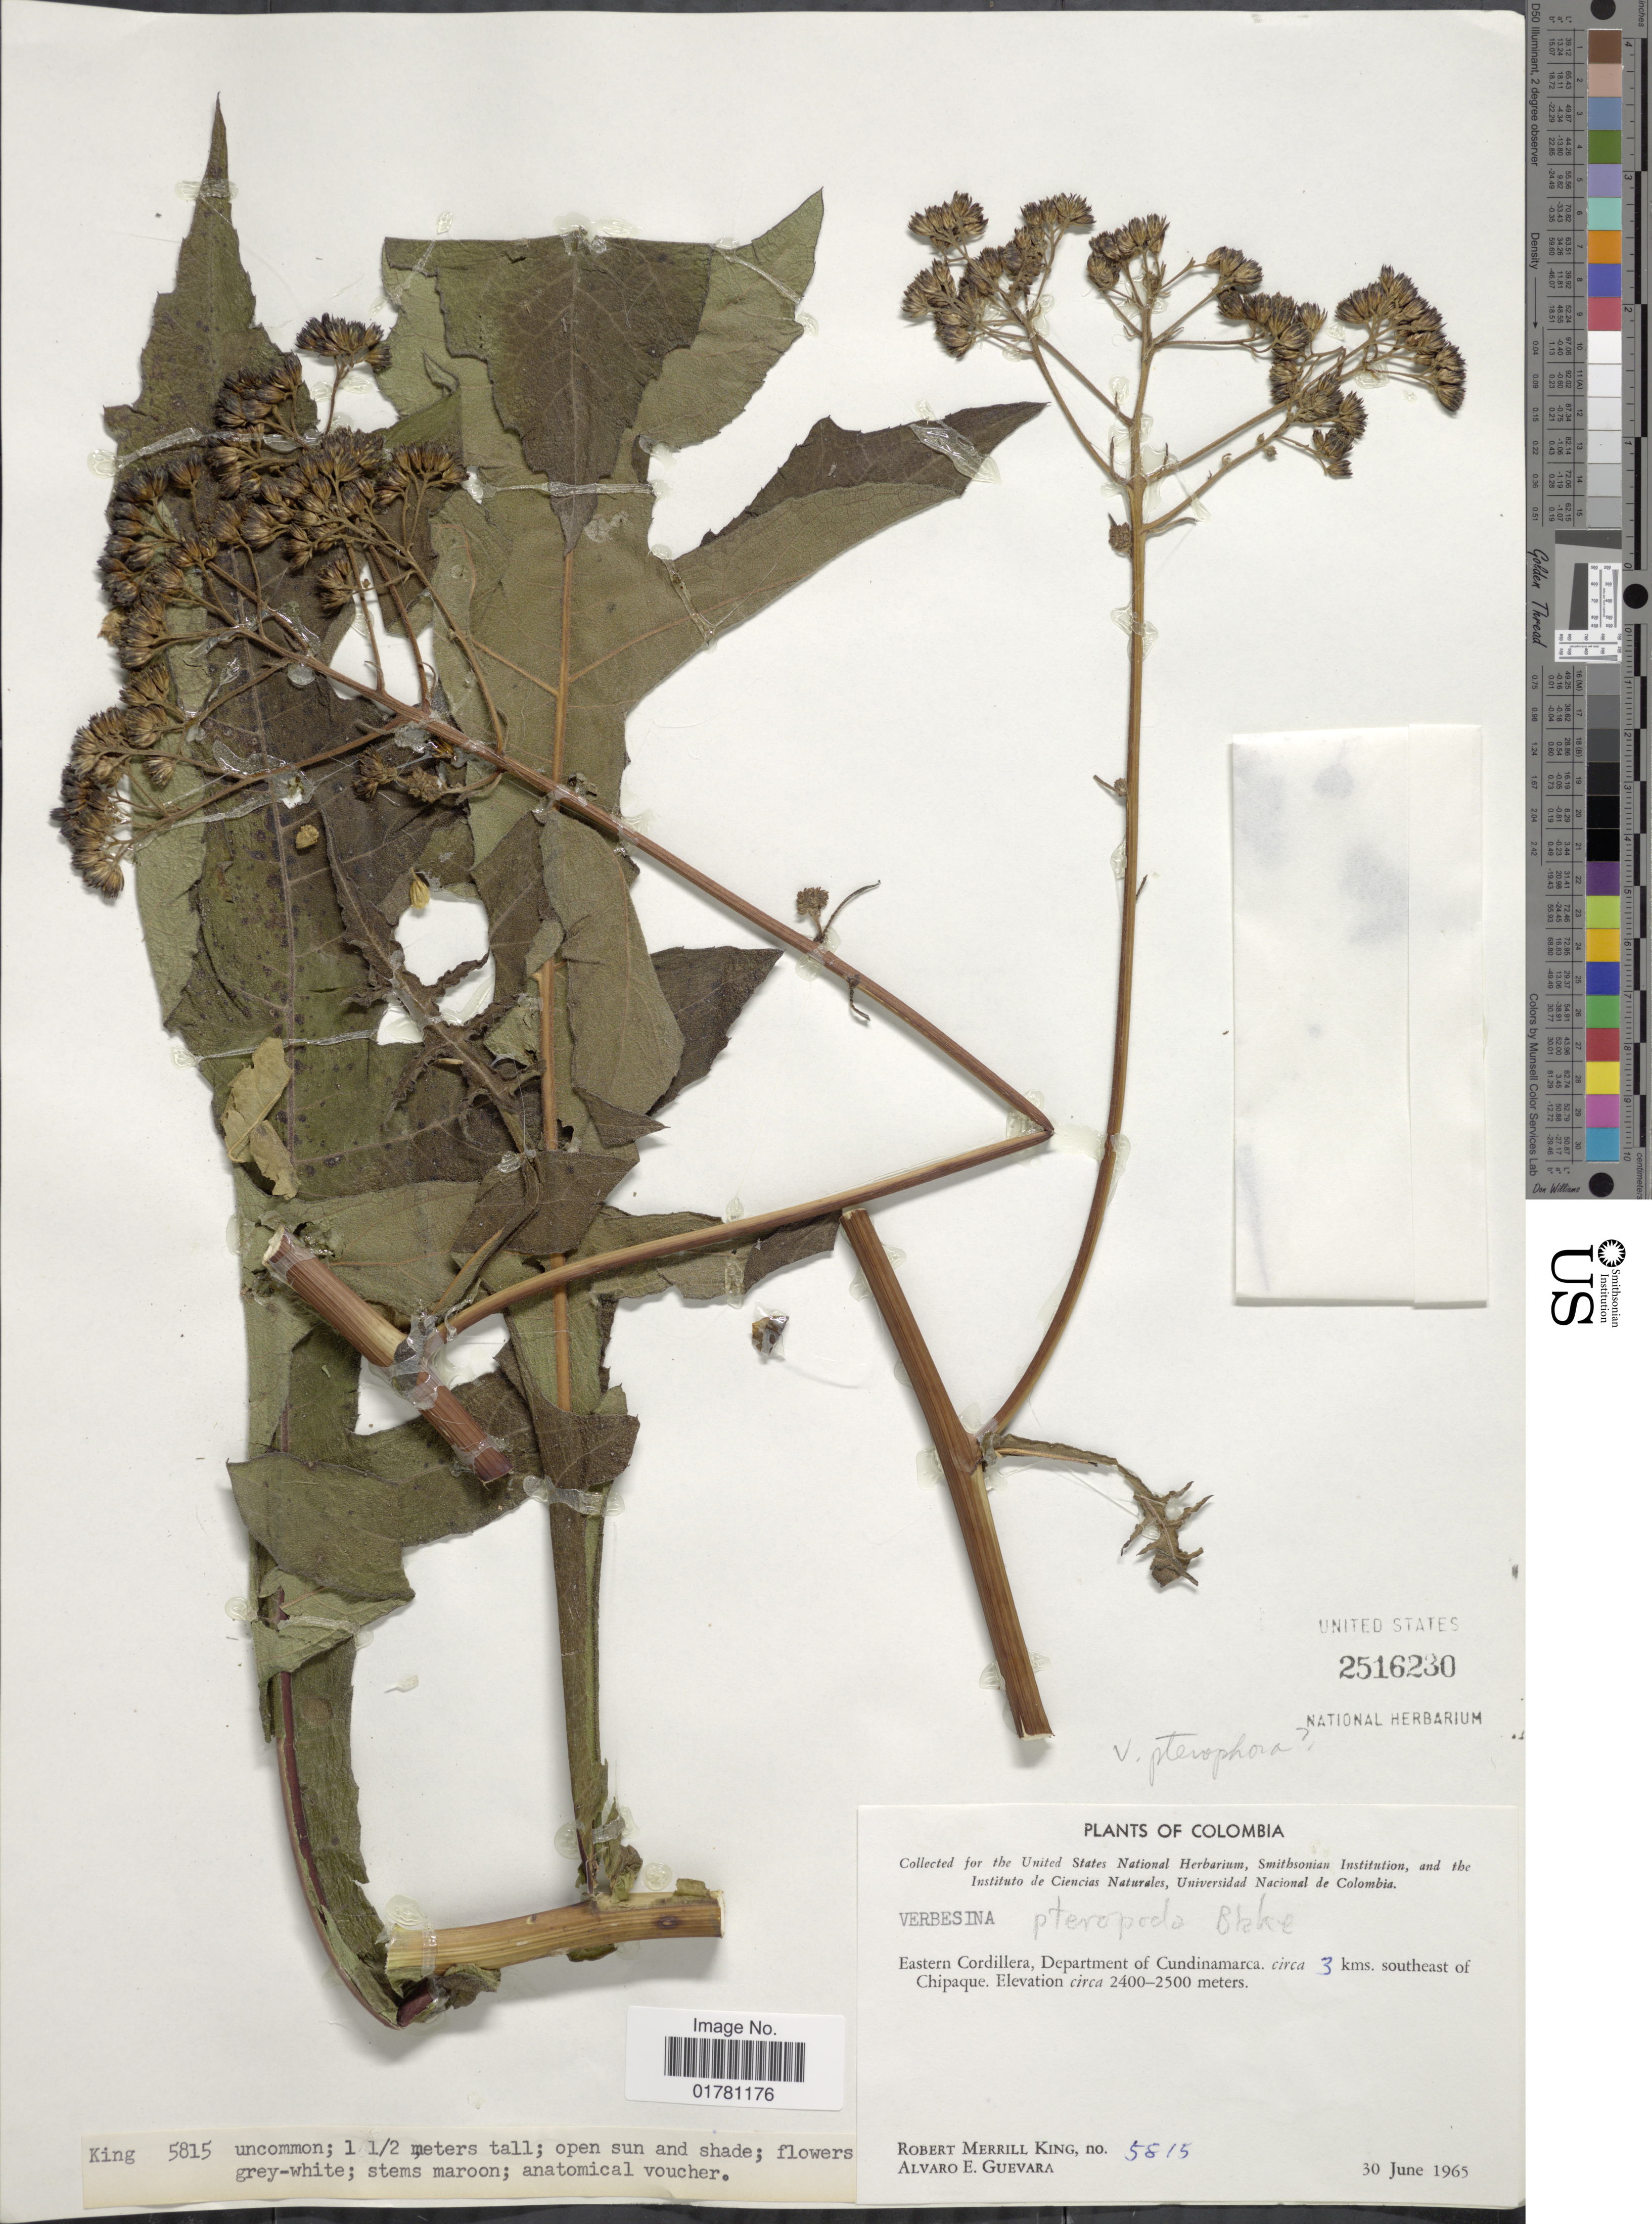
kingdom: Plantae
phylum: Tracheophyta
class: Magnoliopsida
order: Asterales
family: Asteraceae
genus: Verbesina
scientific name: Verbesina pterophora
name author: S.F. Blake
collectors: R. M. King & A. E. Guevara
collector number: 5815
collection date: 1965-06-30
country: Colombia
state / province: Cundinamarca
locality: Eastern Cordillera, Department of Cundinamarca, circa 3 kms southeast of Chipaque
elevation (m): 2400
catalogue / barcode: US 2516230